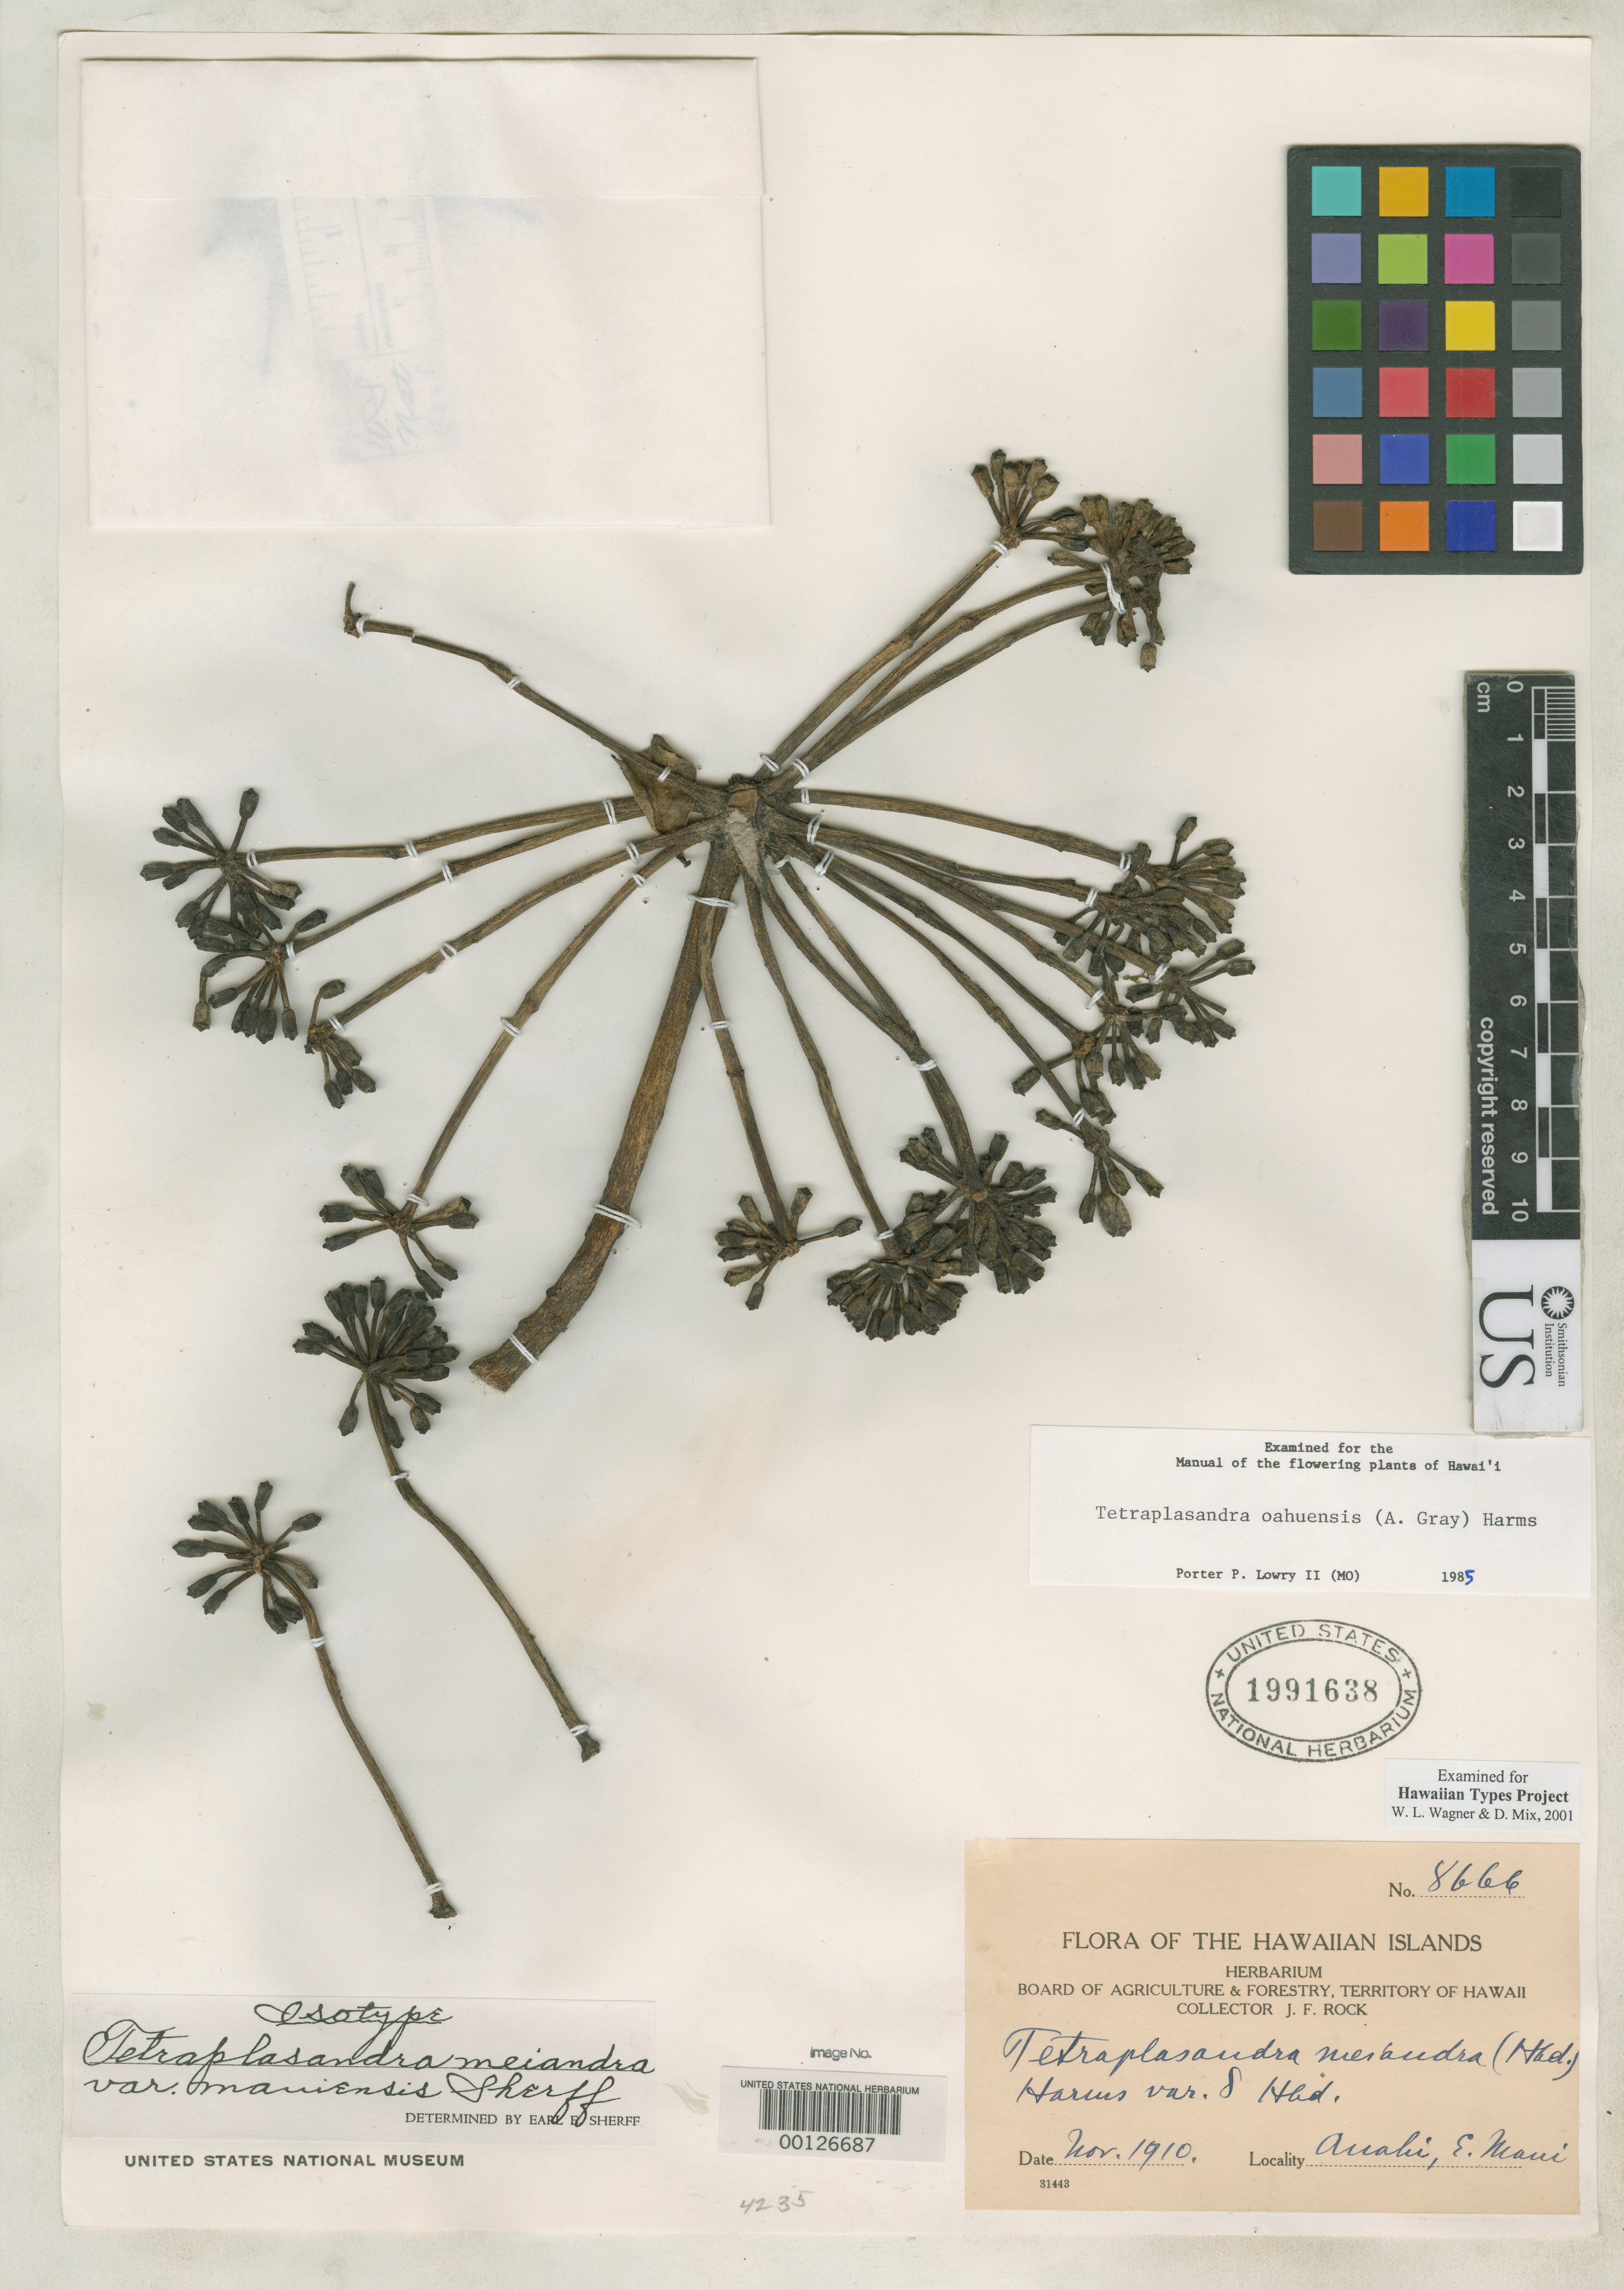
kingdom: Plantae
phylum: Tracheophyta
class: Magnoliopsida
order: Apiales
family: Araliaceae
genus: Tetraplasandra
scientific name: Tetraplasandra meiandra var. mauiensis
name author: Sherff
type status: Isotype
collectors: J. F. Rock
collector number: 8666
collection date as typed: Nov 1910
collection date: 1910-11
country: United States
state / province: Hawaii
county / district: Maui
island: Maui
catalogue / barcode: US 1991638